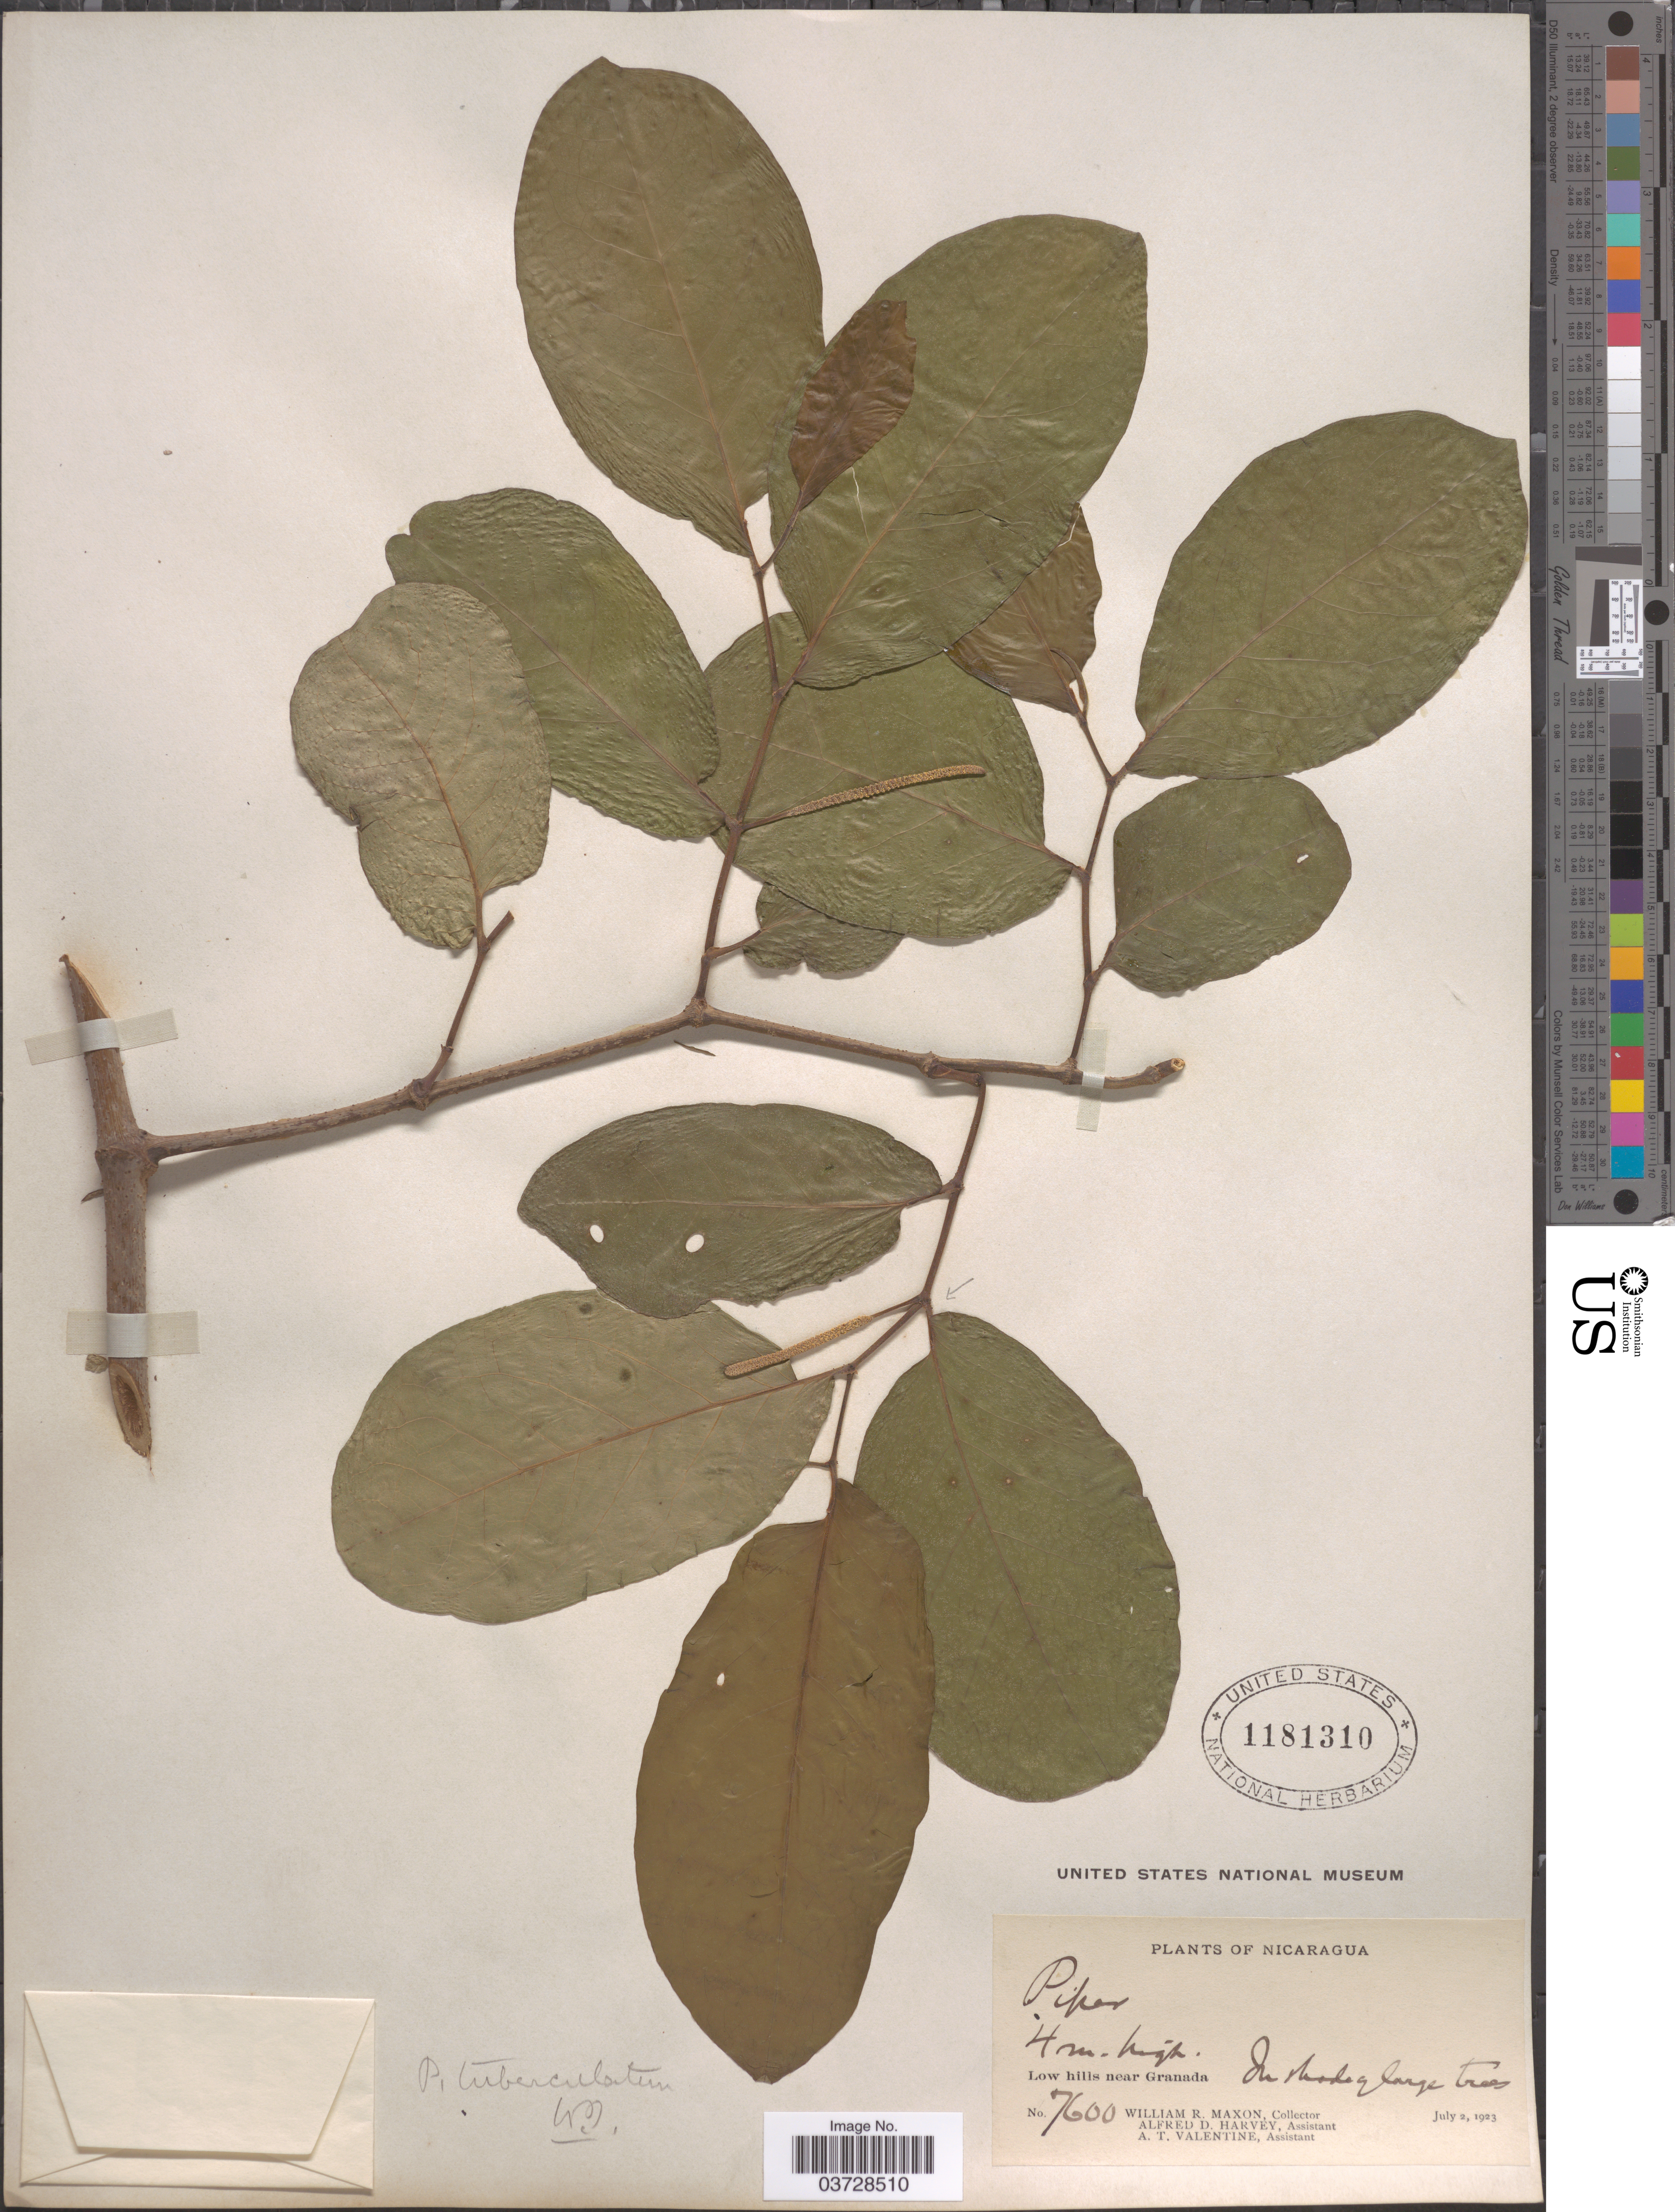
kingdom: Plantae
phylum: Tracheophyta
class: Magnoliopsida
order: Piperales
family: Piperaceae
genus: Piper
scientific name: Piper tuberculatum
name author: Jacq.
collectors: W. R. Maxon, A. D. Harvey & A. Valentine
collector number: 7600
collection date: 1923-07-02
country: Nicaragua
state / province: Granada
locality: Low hills near Granada.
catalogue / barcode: US 1181310